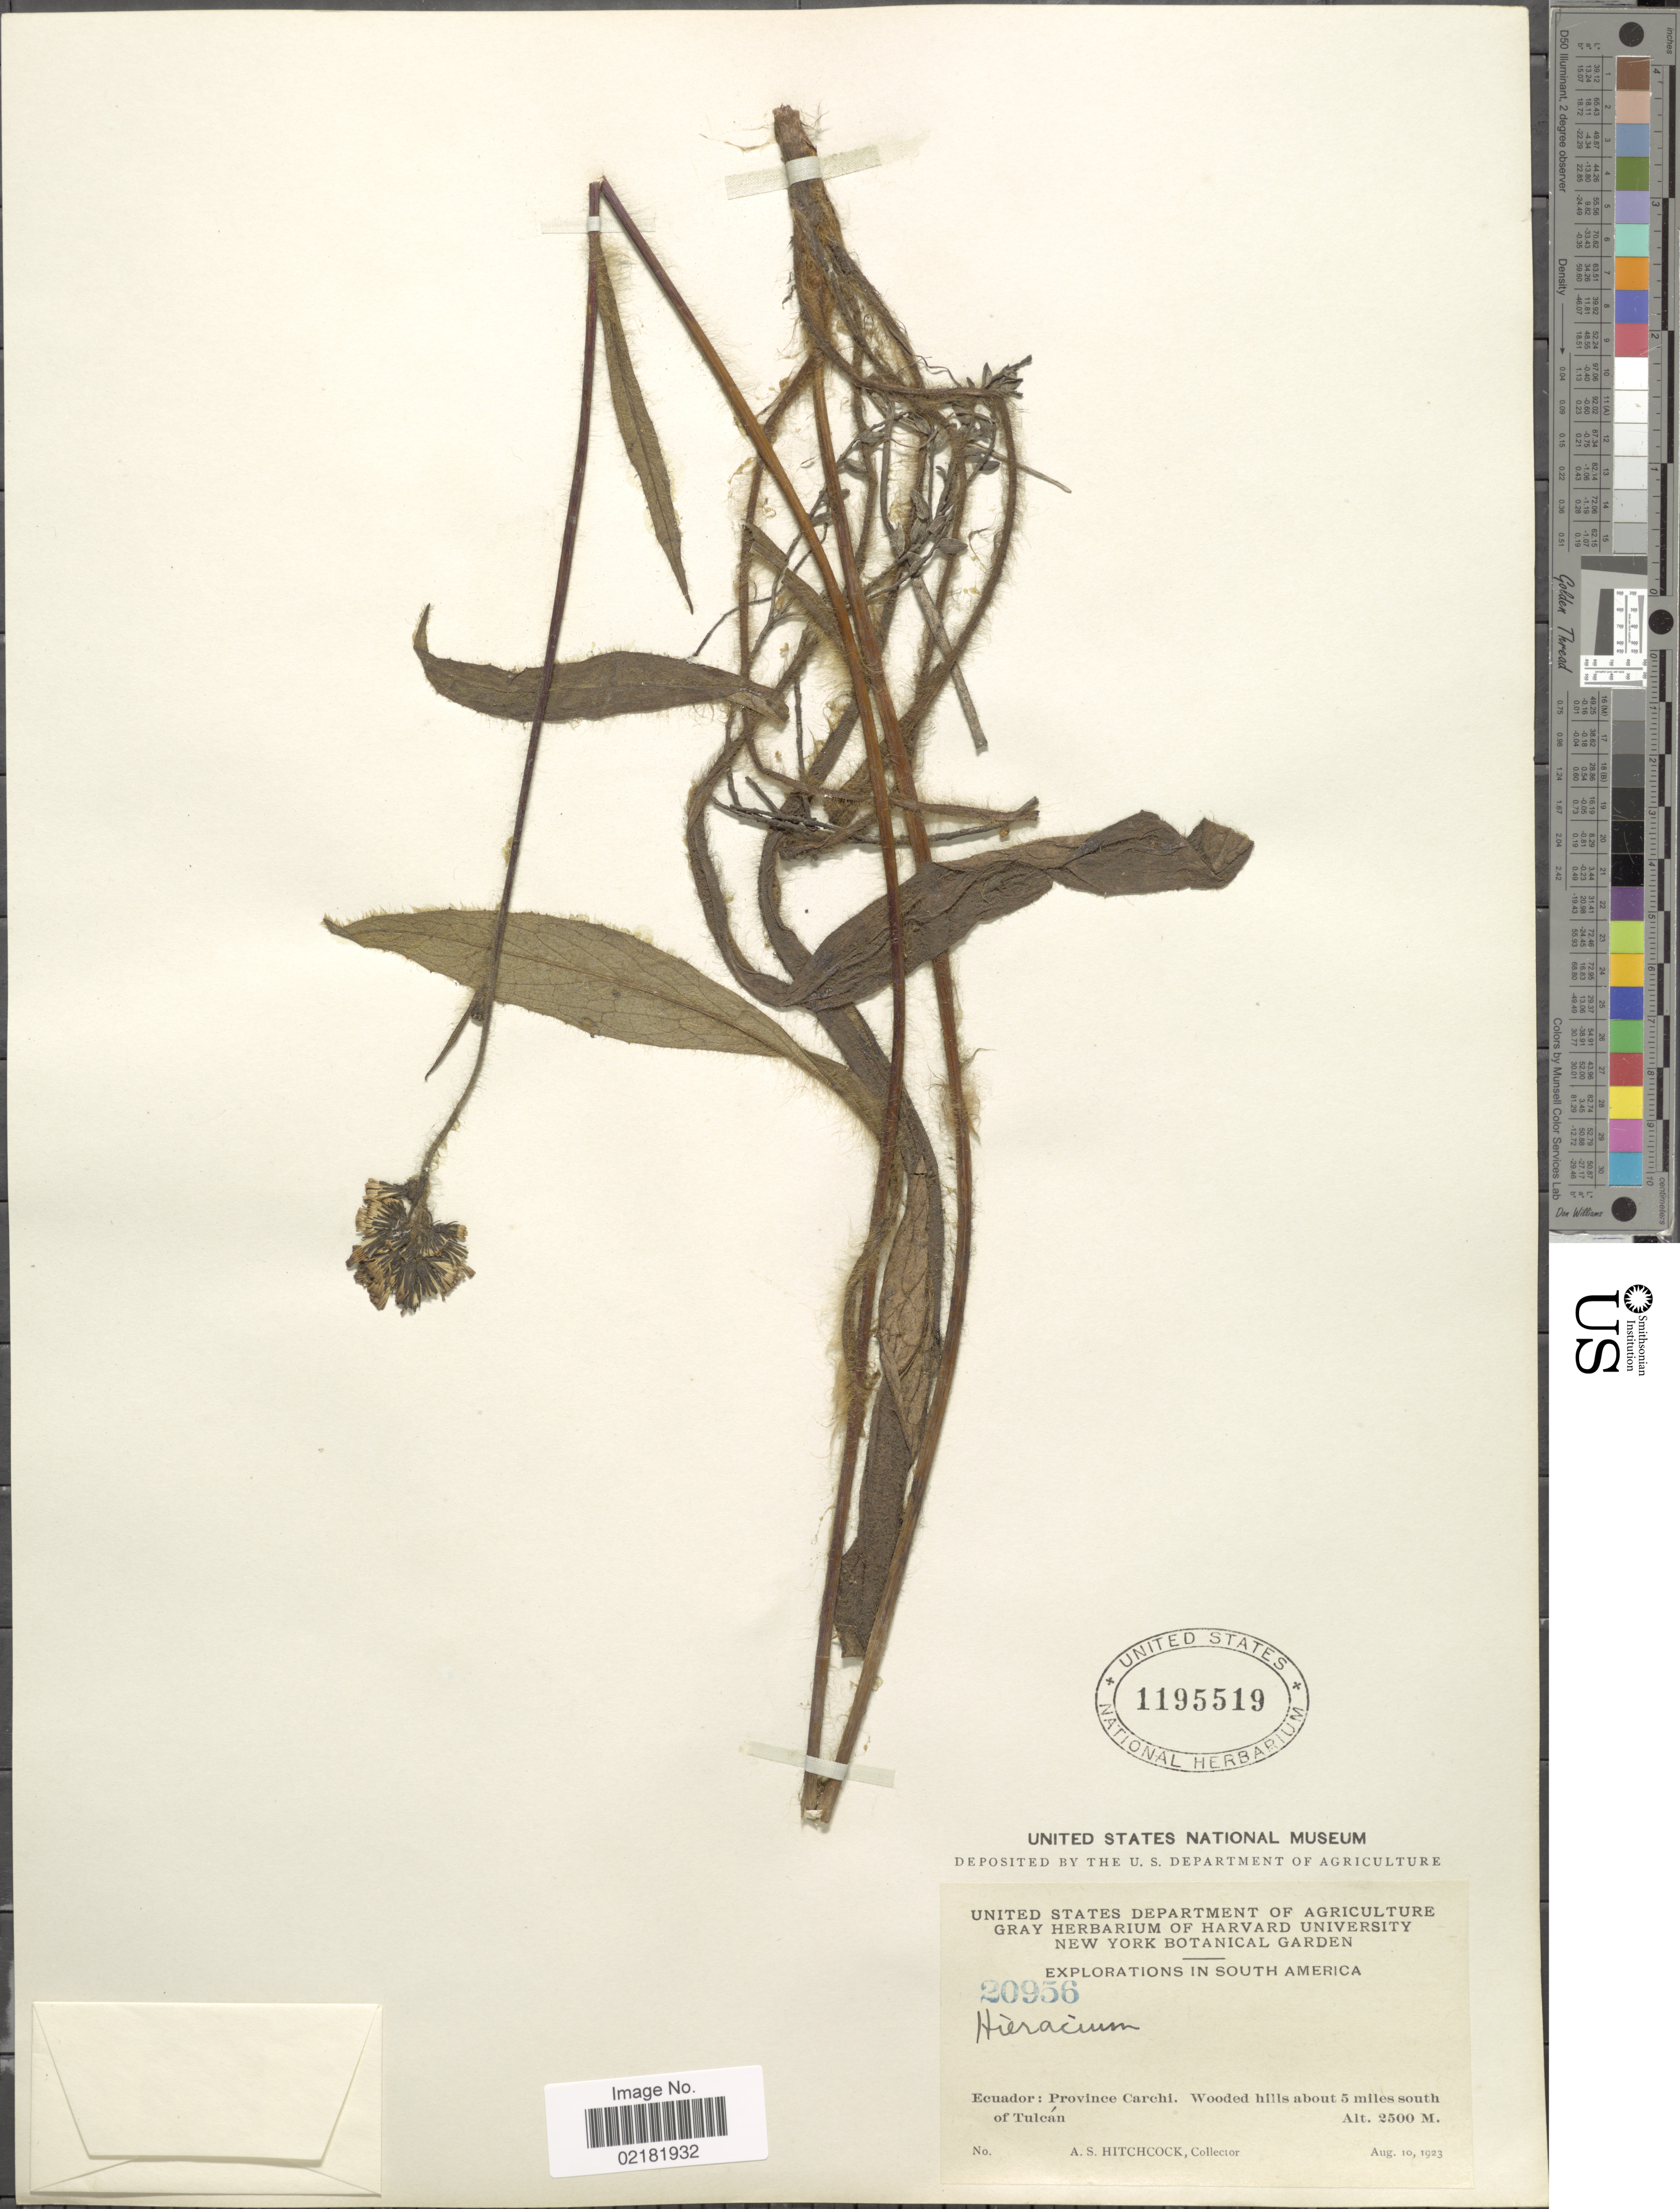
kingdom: Plantae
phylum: Tracheophyta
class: Magnoliopsida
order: Asterales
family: Asteraceae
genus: Hieracium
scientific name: Hieracium repandulare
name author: Druce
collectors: A. S. Hitchcock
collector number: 20956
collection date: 1923-08-10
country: Ecuador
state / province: Carchi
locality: Wooded hills about 5 miles south of Tulcan.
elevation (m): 2500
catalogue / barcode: US 1195519